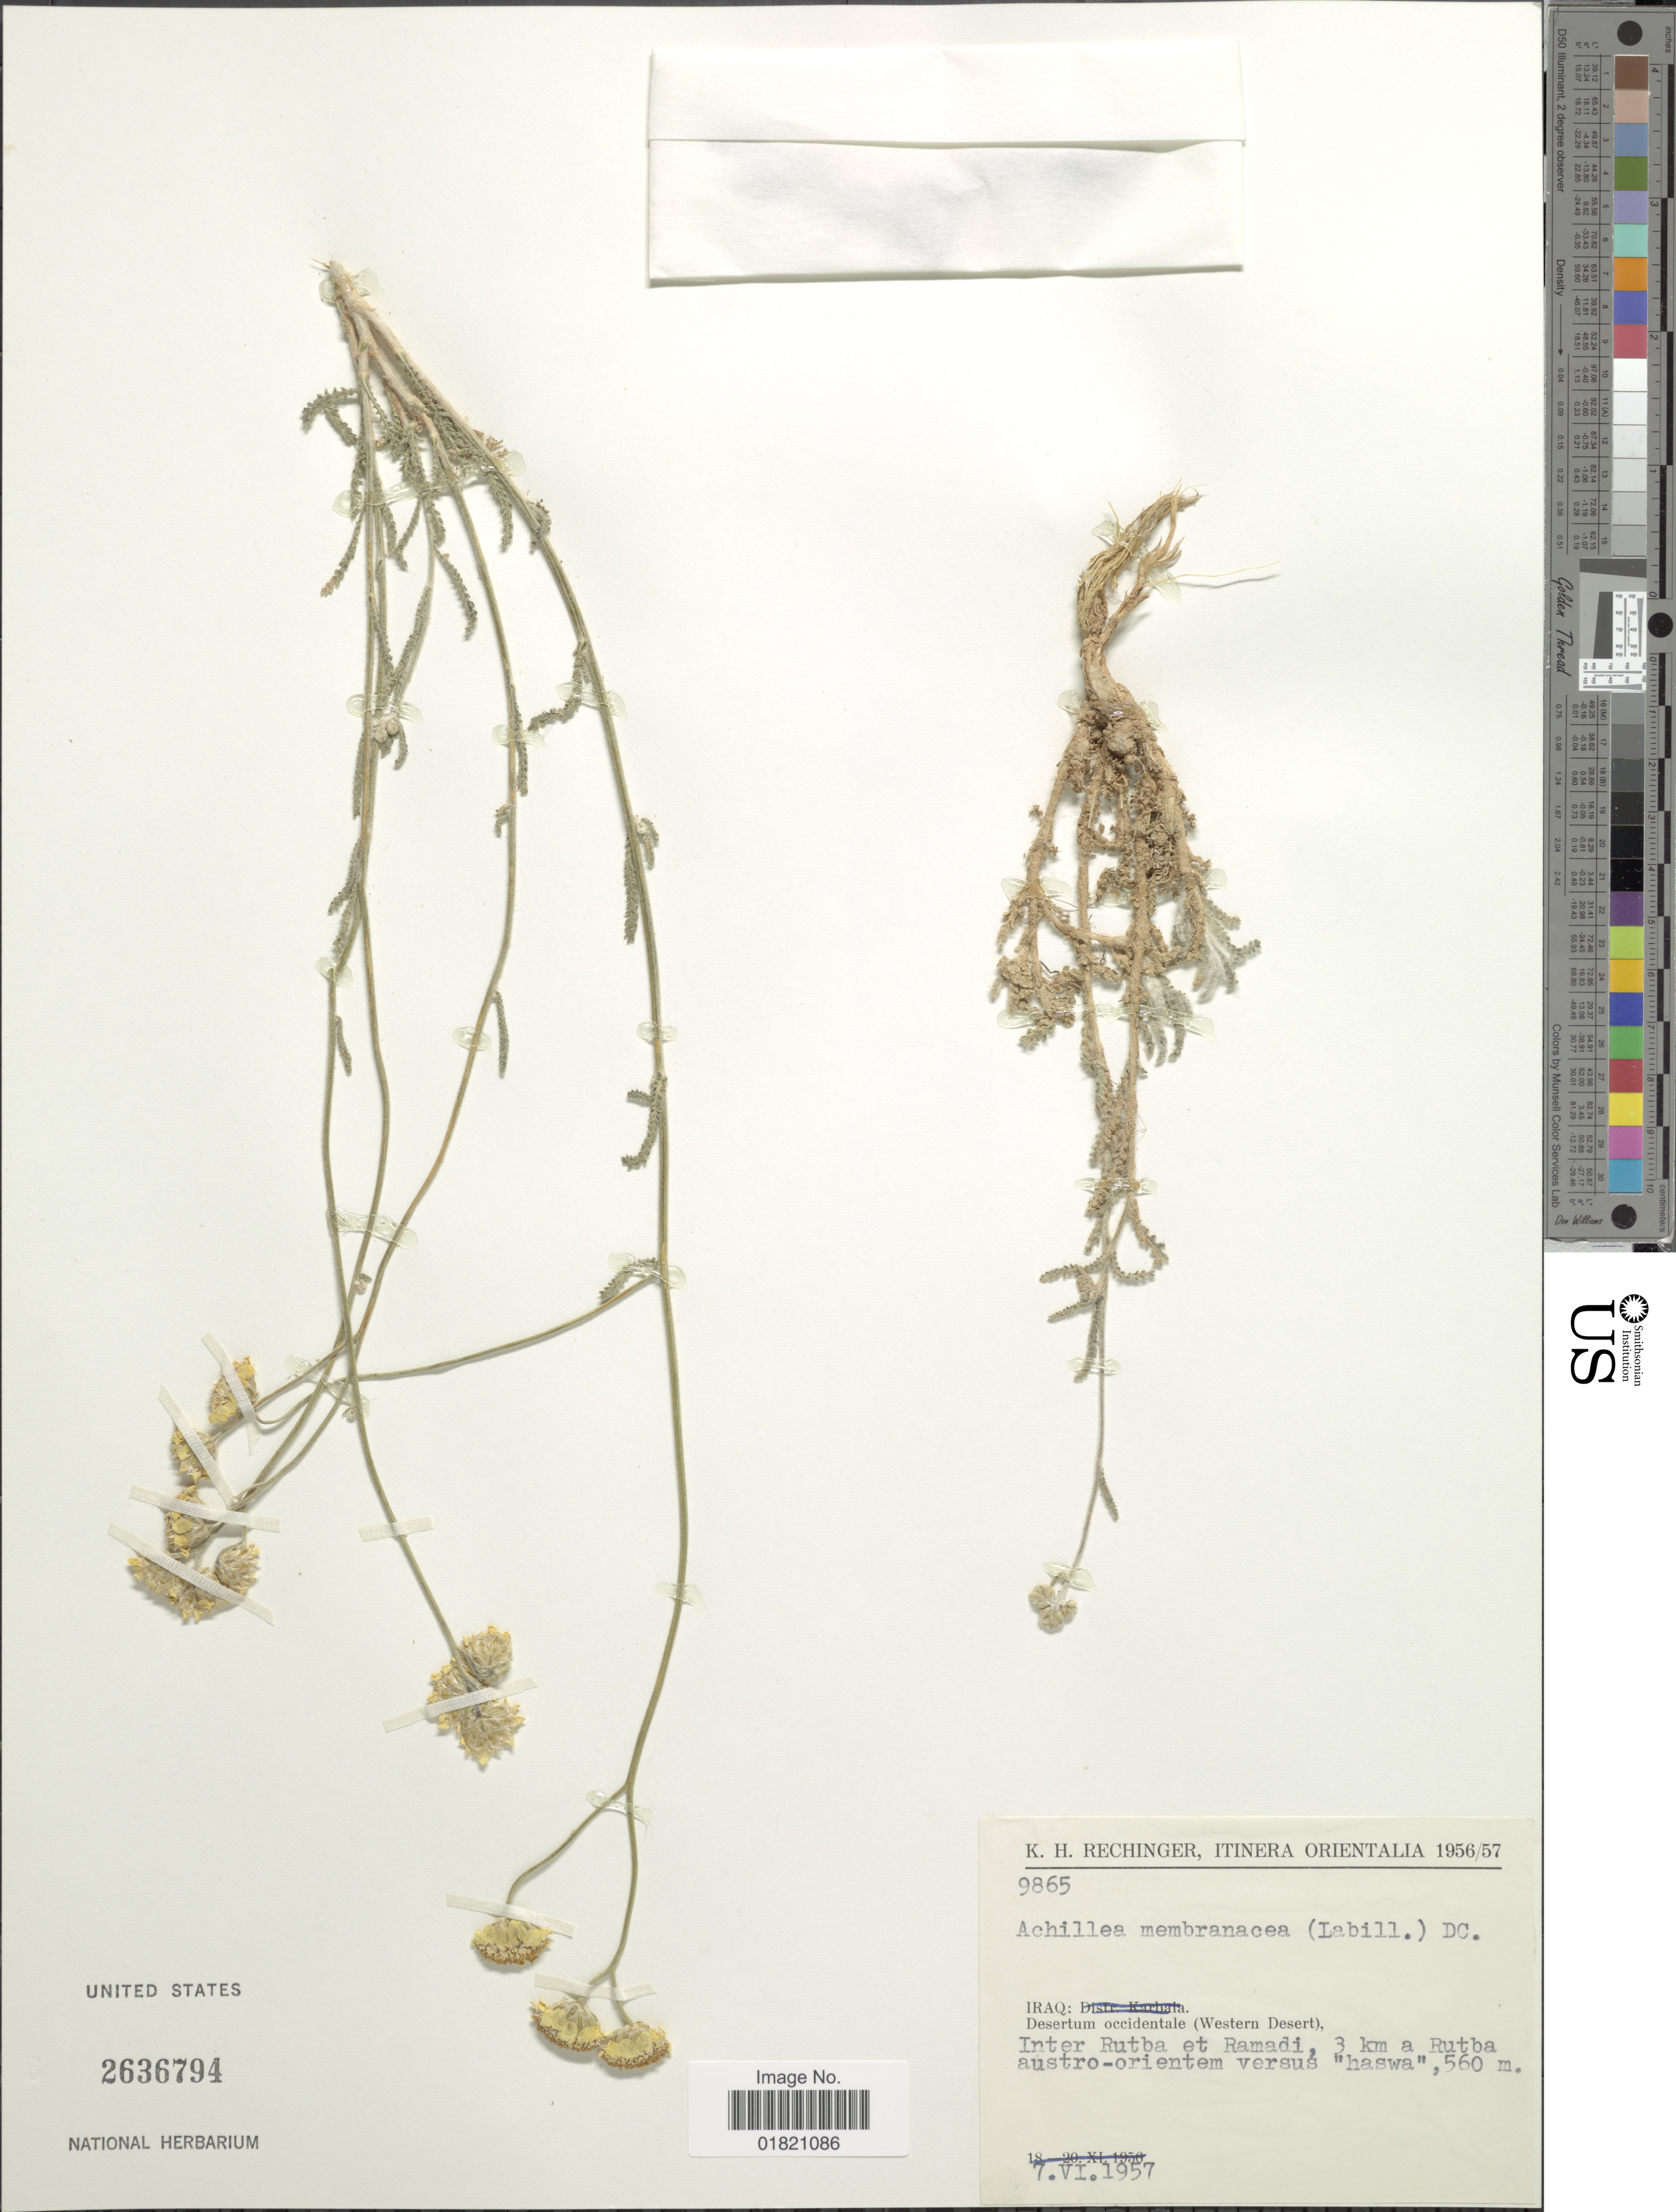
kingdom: Plantae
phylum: Tracheophyta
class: Magnoliopsida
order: Asterales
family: Asteraceae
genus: Achillea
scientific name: Achillea membranacea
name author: (Labill.) DC.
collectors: K. H. Rechinger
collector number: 9865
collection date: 1957-06-07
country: Iraq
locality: Orientalia. Desertum occidentale (Western Desert). Inter Rutba et Ramadi, 3 km a Rutba austro-orientem versus "haswa"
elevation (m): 560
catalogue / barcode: US 2636794